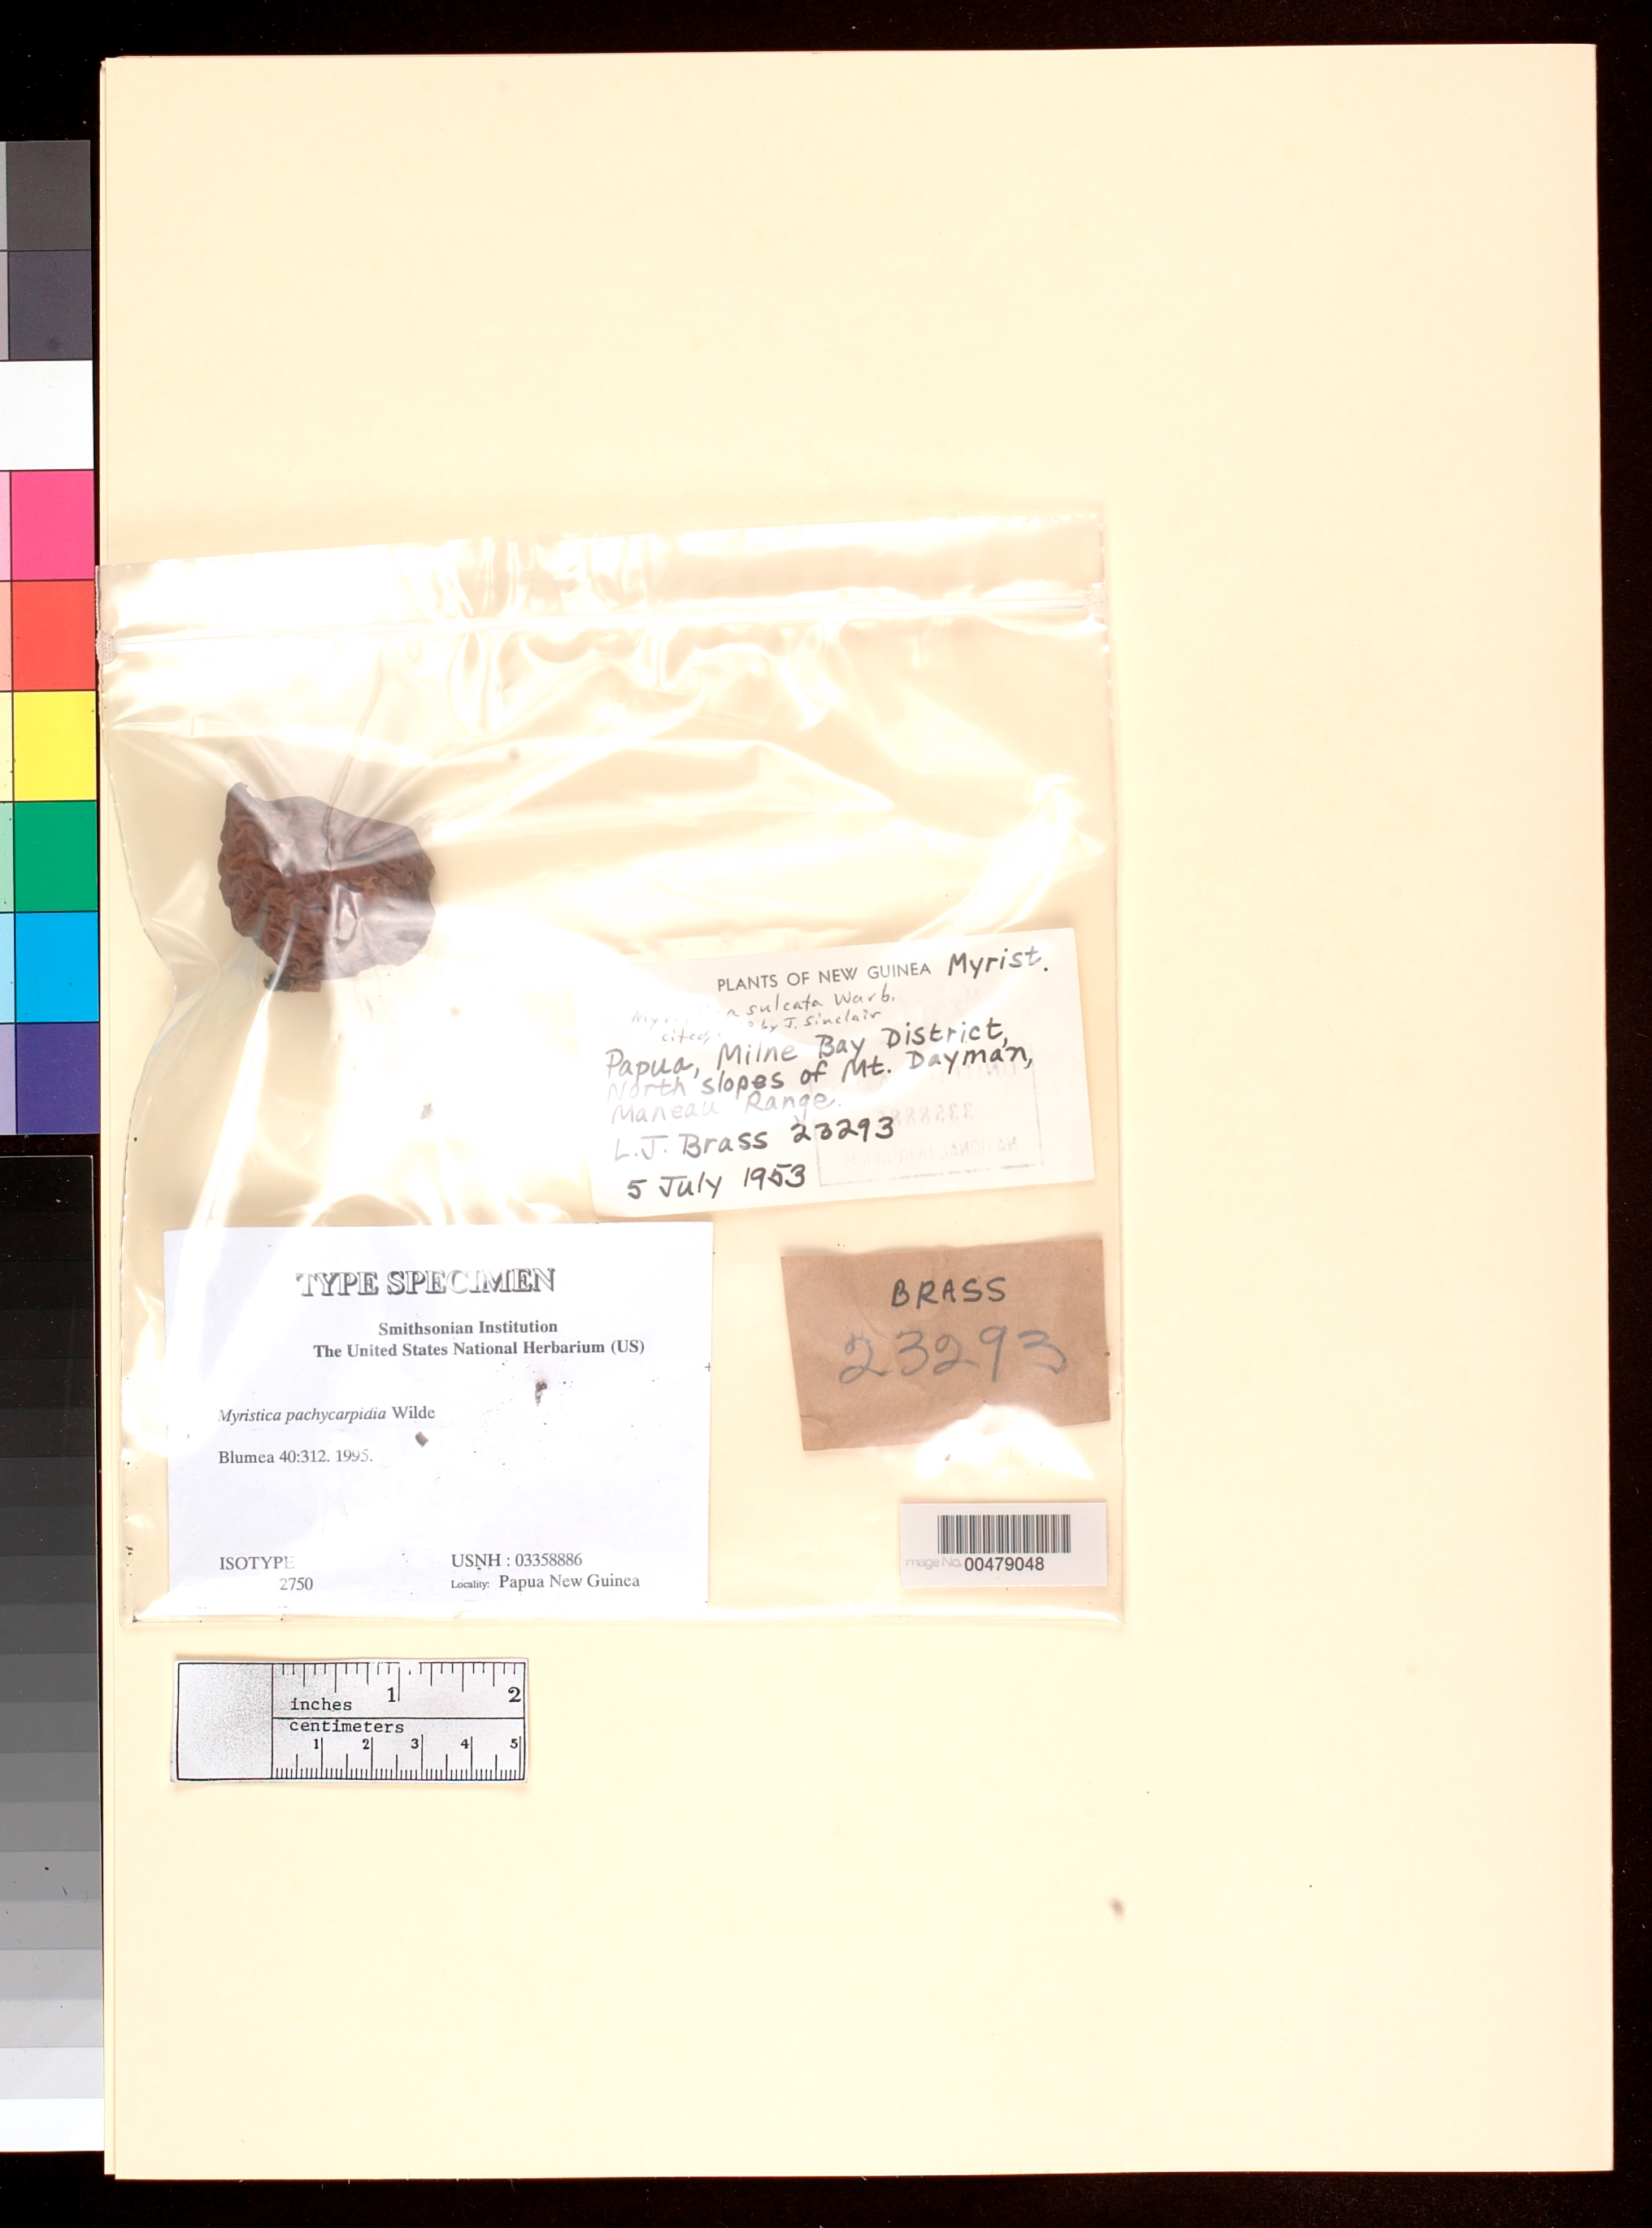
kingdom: Plantae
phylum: Tracheophyta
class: Magnoliopsida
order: Magnoliales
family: Myristicaceae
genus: Myristica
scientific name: Myristica pachycarpidia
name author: W.J. de Wilde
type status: Isotype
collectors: L. J. Brass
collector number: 23293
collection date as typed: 05 Jul 1953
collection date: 1953-07-05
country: Papua New Guinea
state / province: Milne Bay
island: New Guinea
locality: N slopes of Mt. Dayman, Maneau Range.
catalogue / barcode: US 3358886